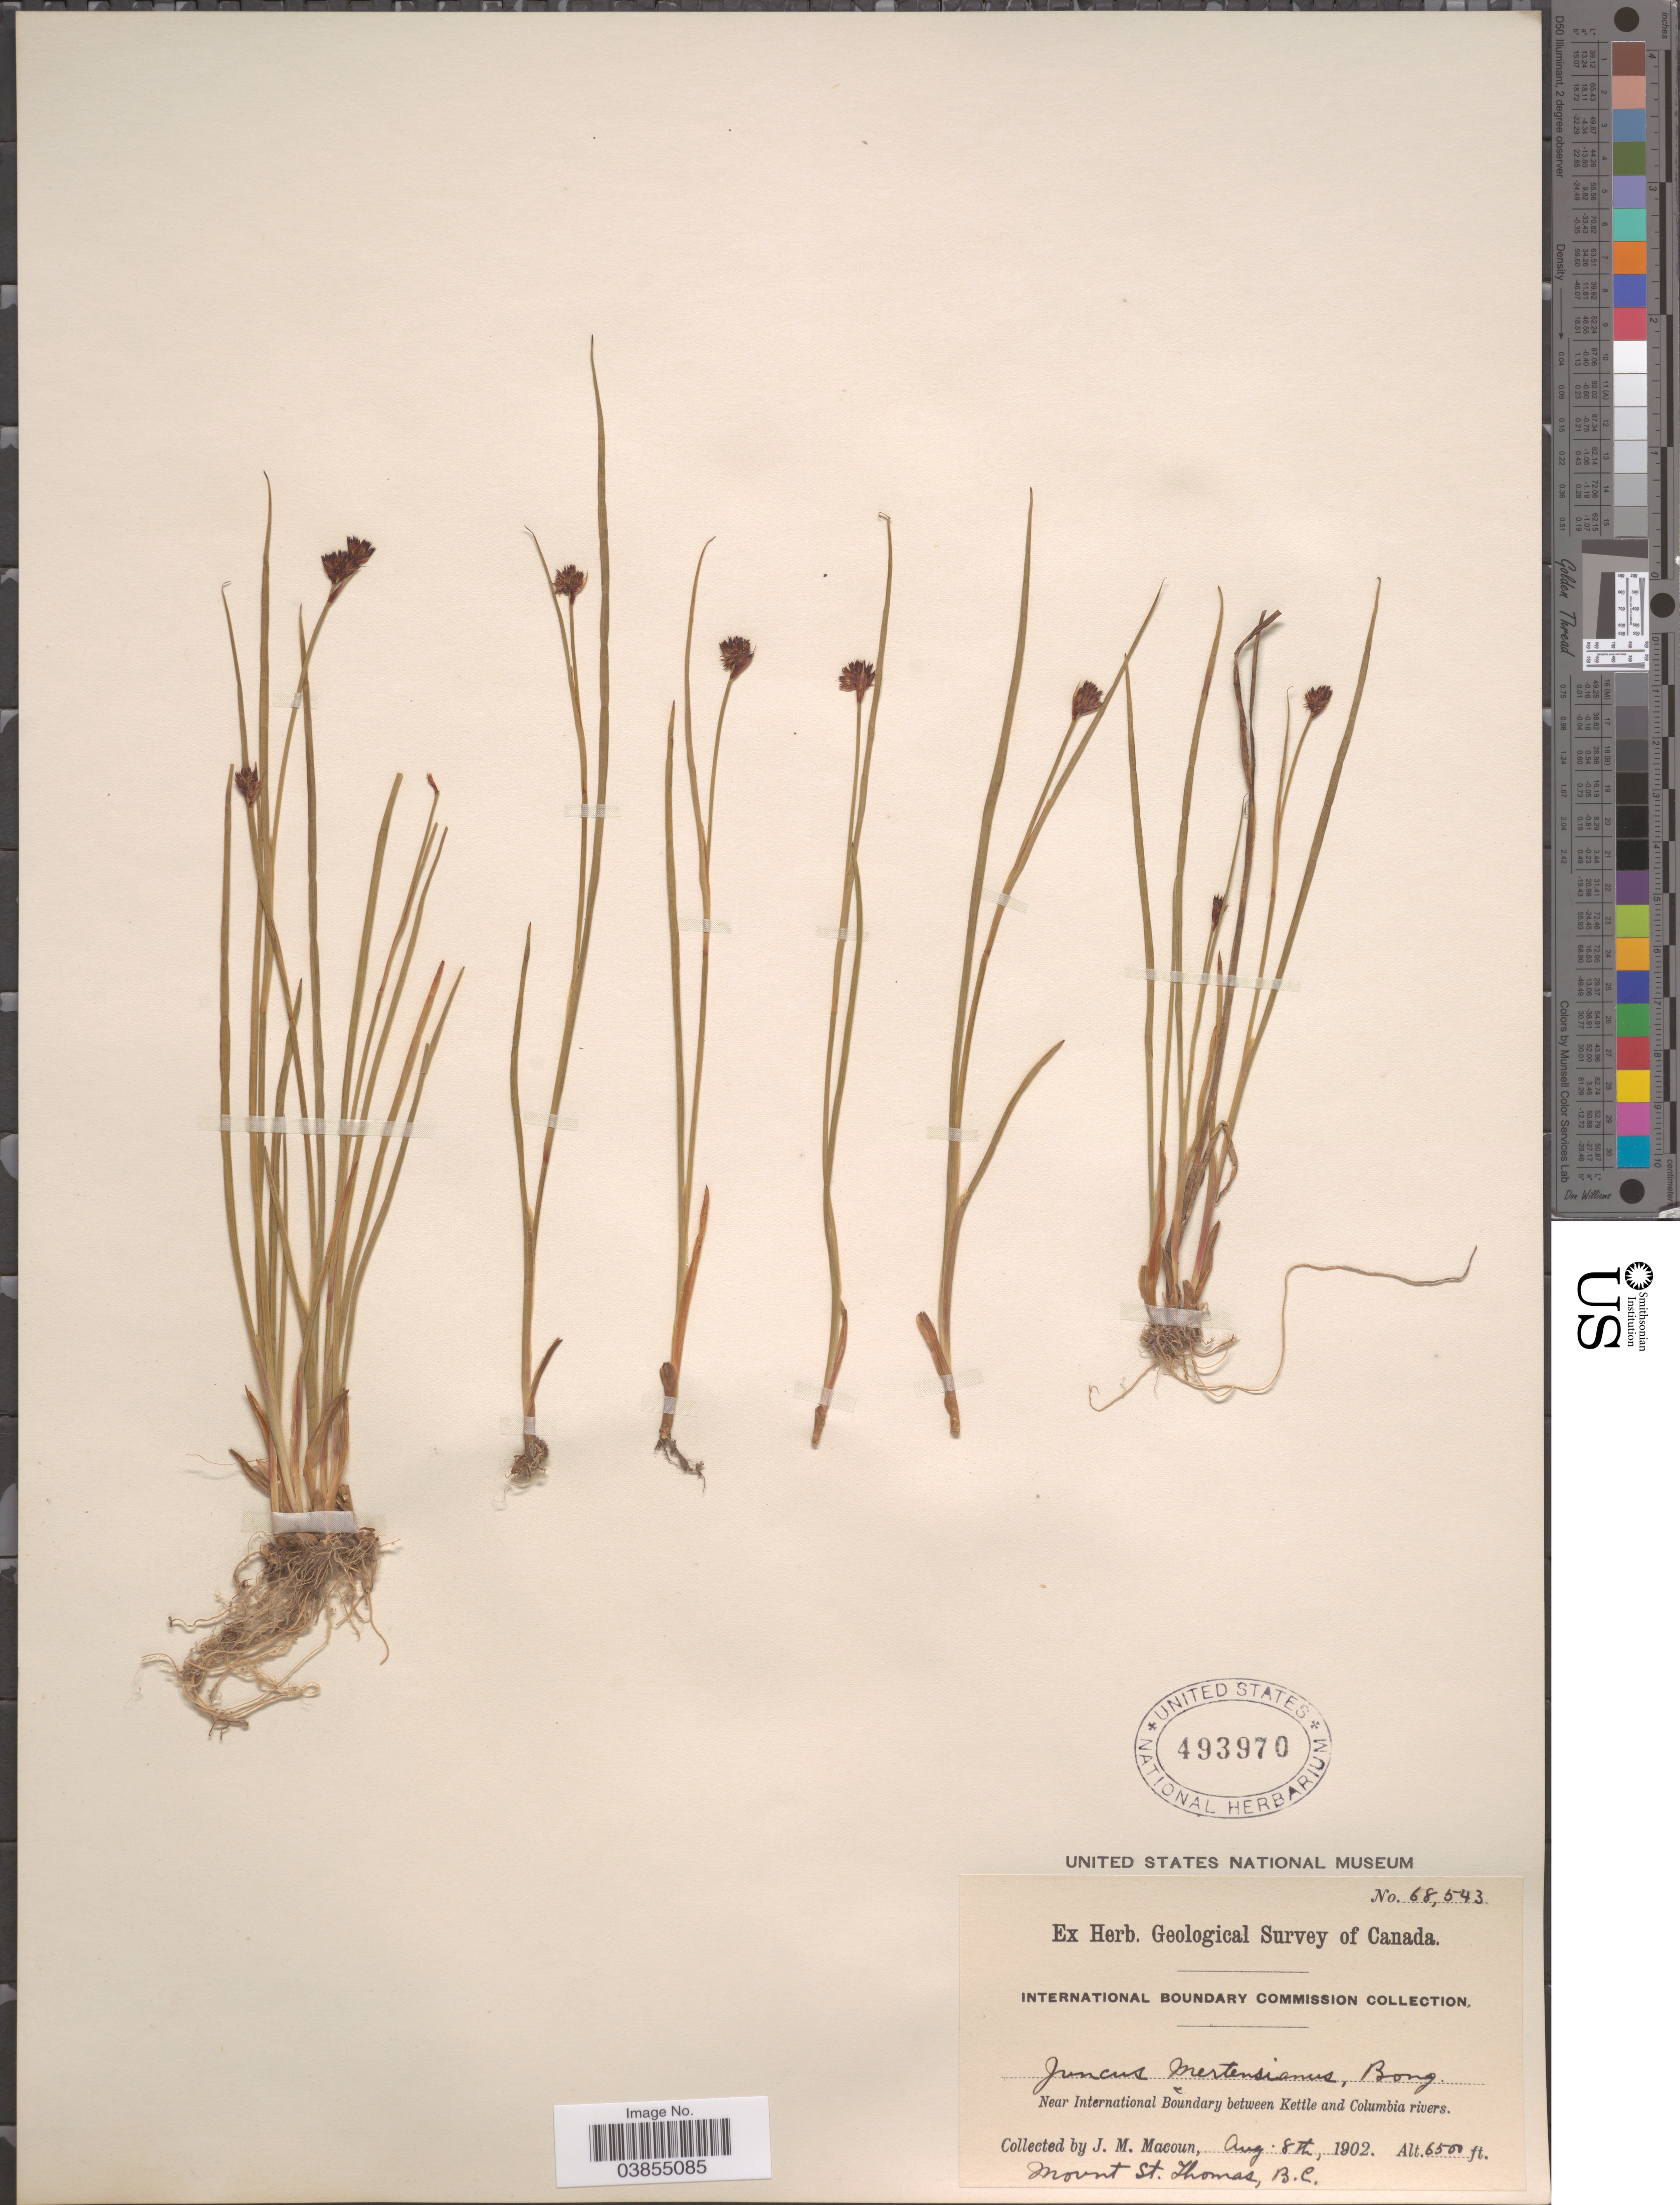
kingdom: Plantae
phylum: Tracheophyta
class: Liliopsida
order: Poales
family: Juncaceae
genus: Juncus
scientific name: Juncus mertensianus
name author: Bong.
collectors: J. M. Macoun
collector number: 68543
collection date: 1902-08-08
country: Canada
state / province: British Columbia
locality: International Boundary Commission. Near International Boundary between Kettle and Columbia rivers. Mount St. Thomas, B.C.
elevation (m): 1981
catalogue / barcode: US 493970